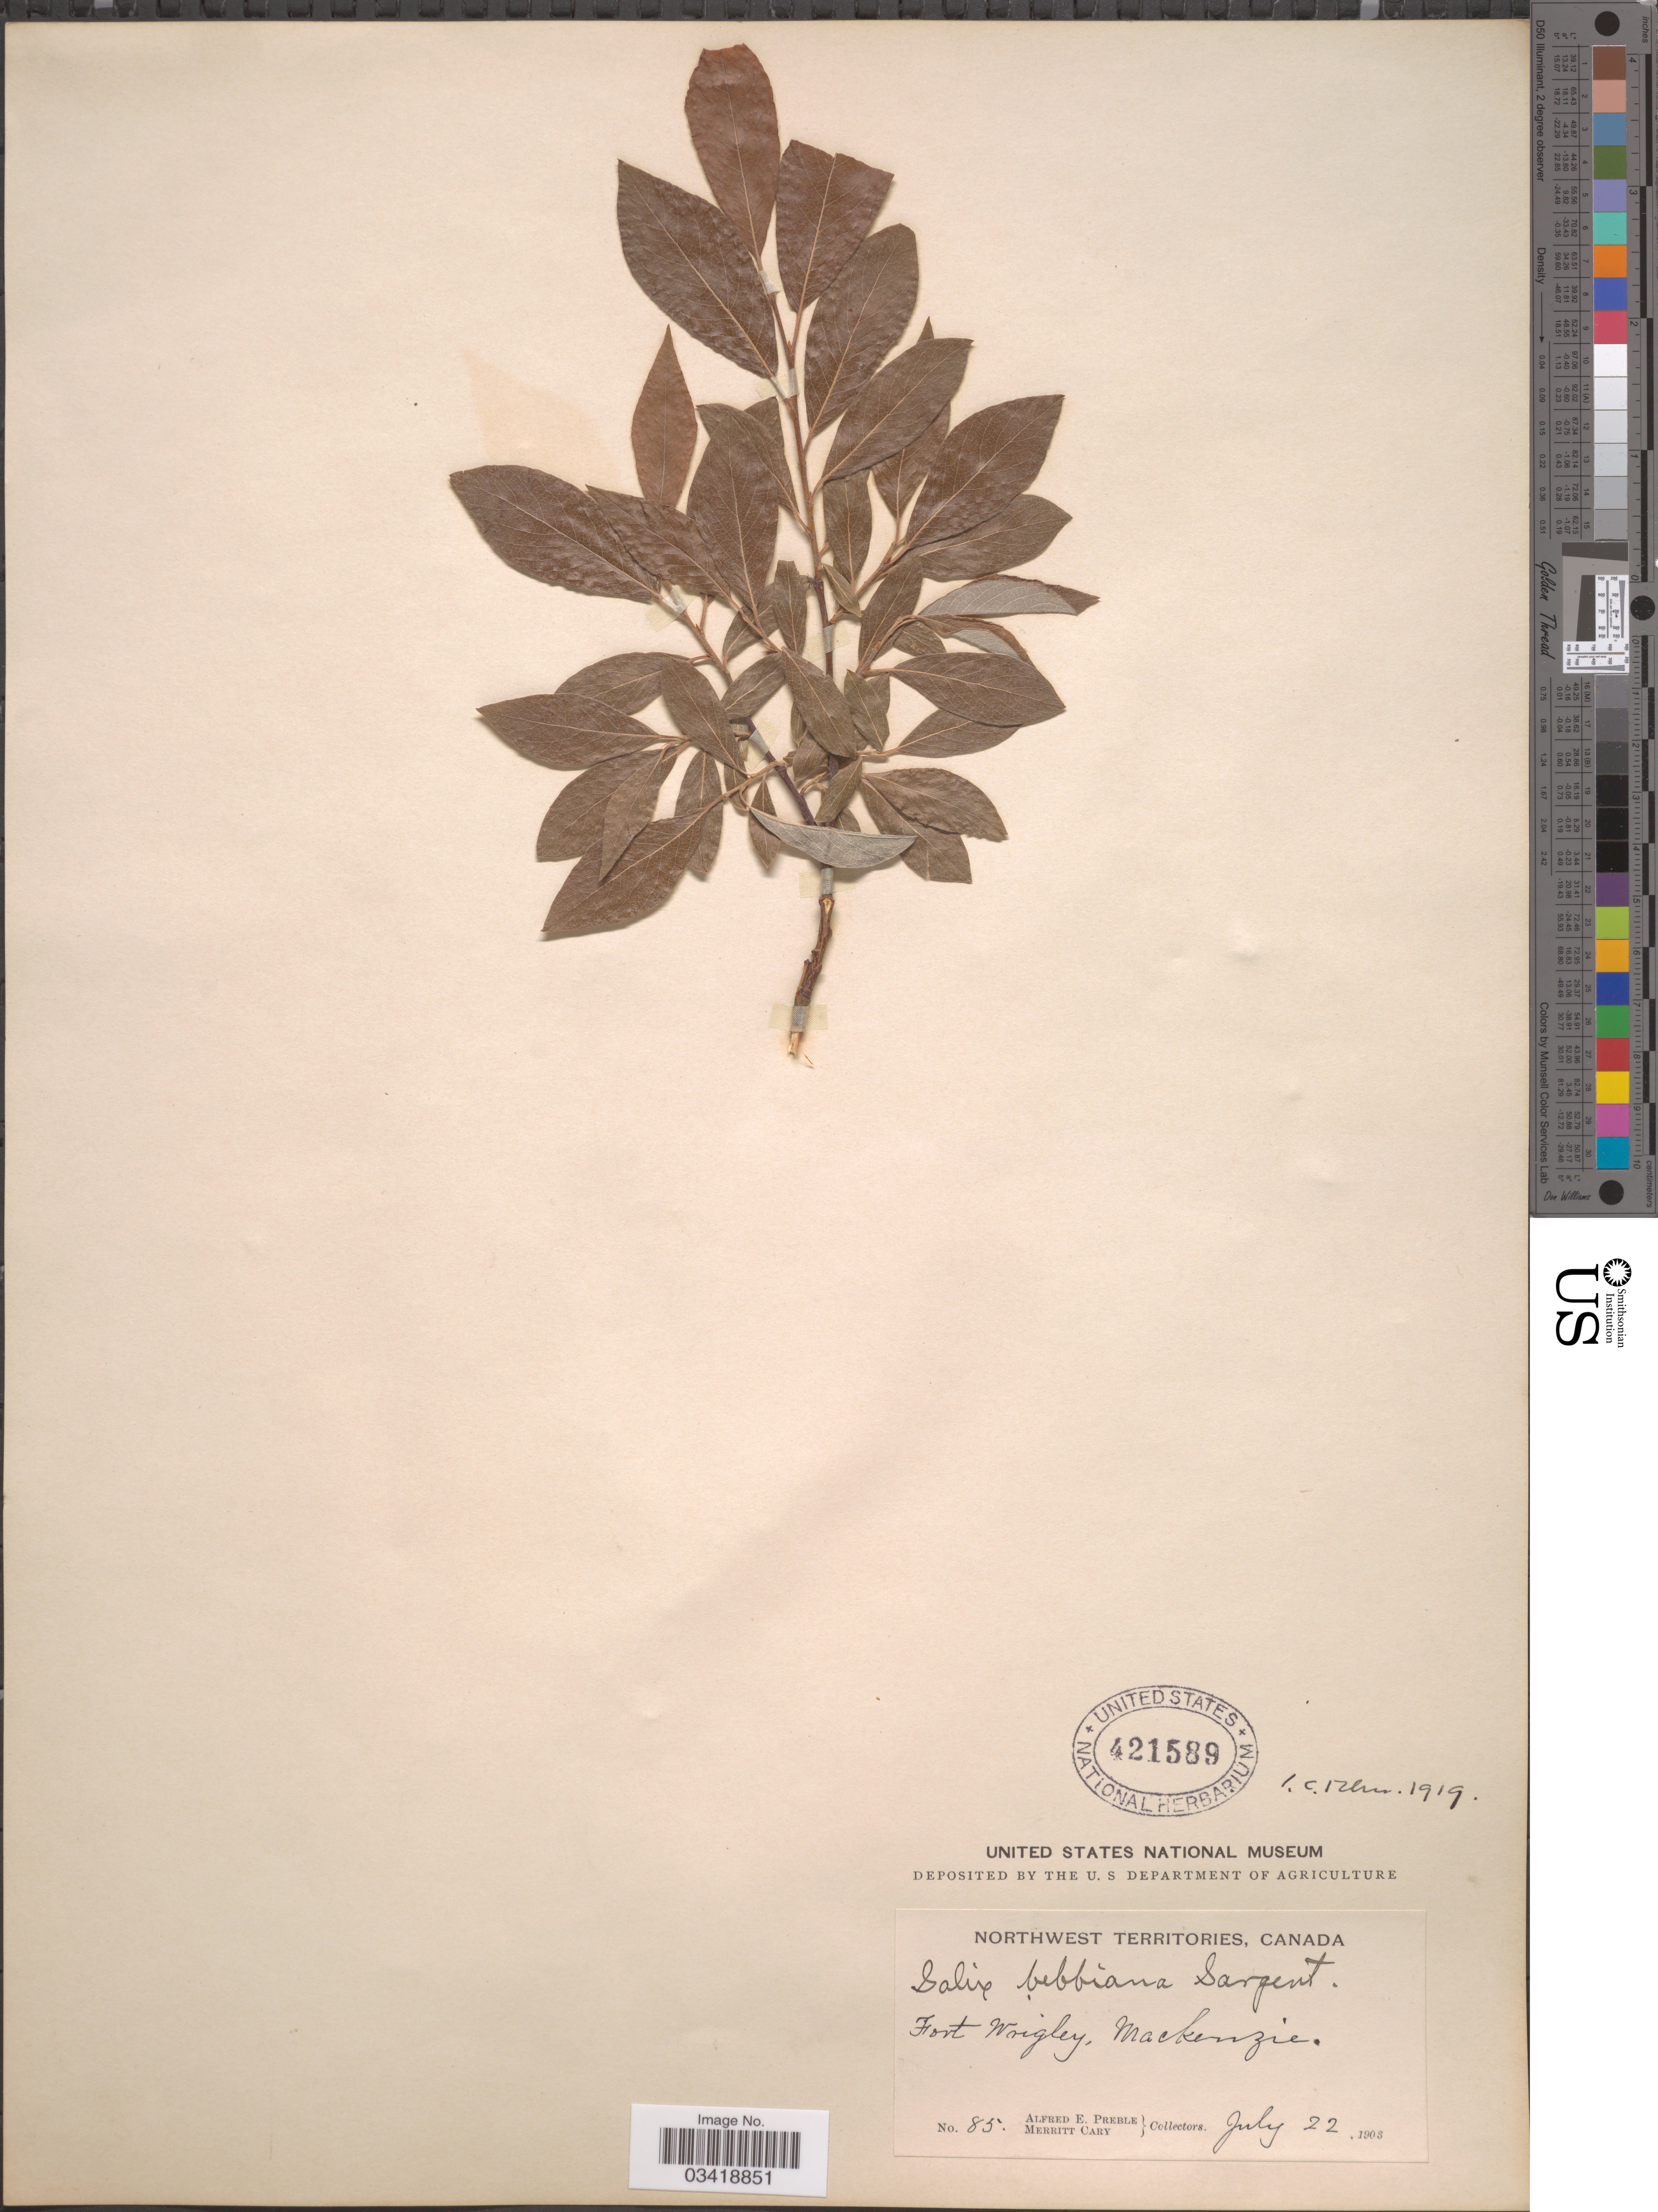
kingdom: Plantae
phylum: Tracheophyta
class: Magnoliopsida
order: Malpighiales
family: Salicaceae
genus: Salix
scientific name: Salix bebbiana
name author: Sarg.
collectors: A. Preble & M. Cary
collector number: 85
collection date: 1903-07-22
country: Canada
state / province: Northwest Territories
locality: Fort Wrigley, Mackenzie.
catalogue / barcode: US 421589